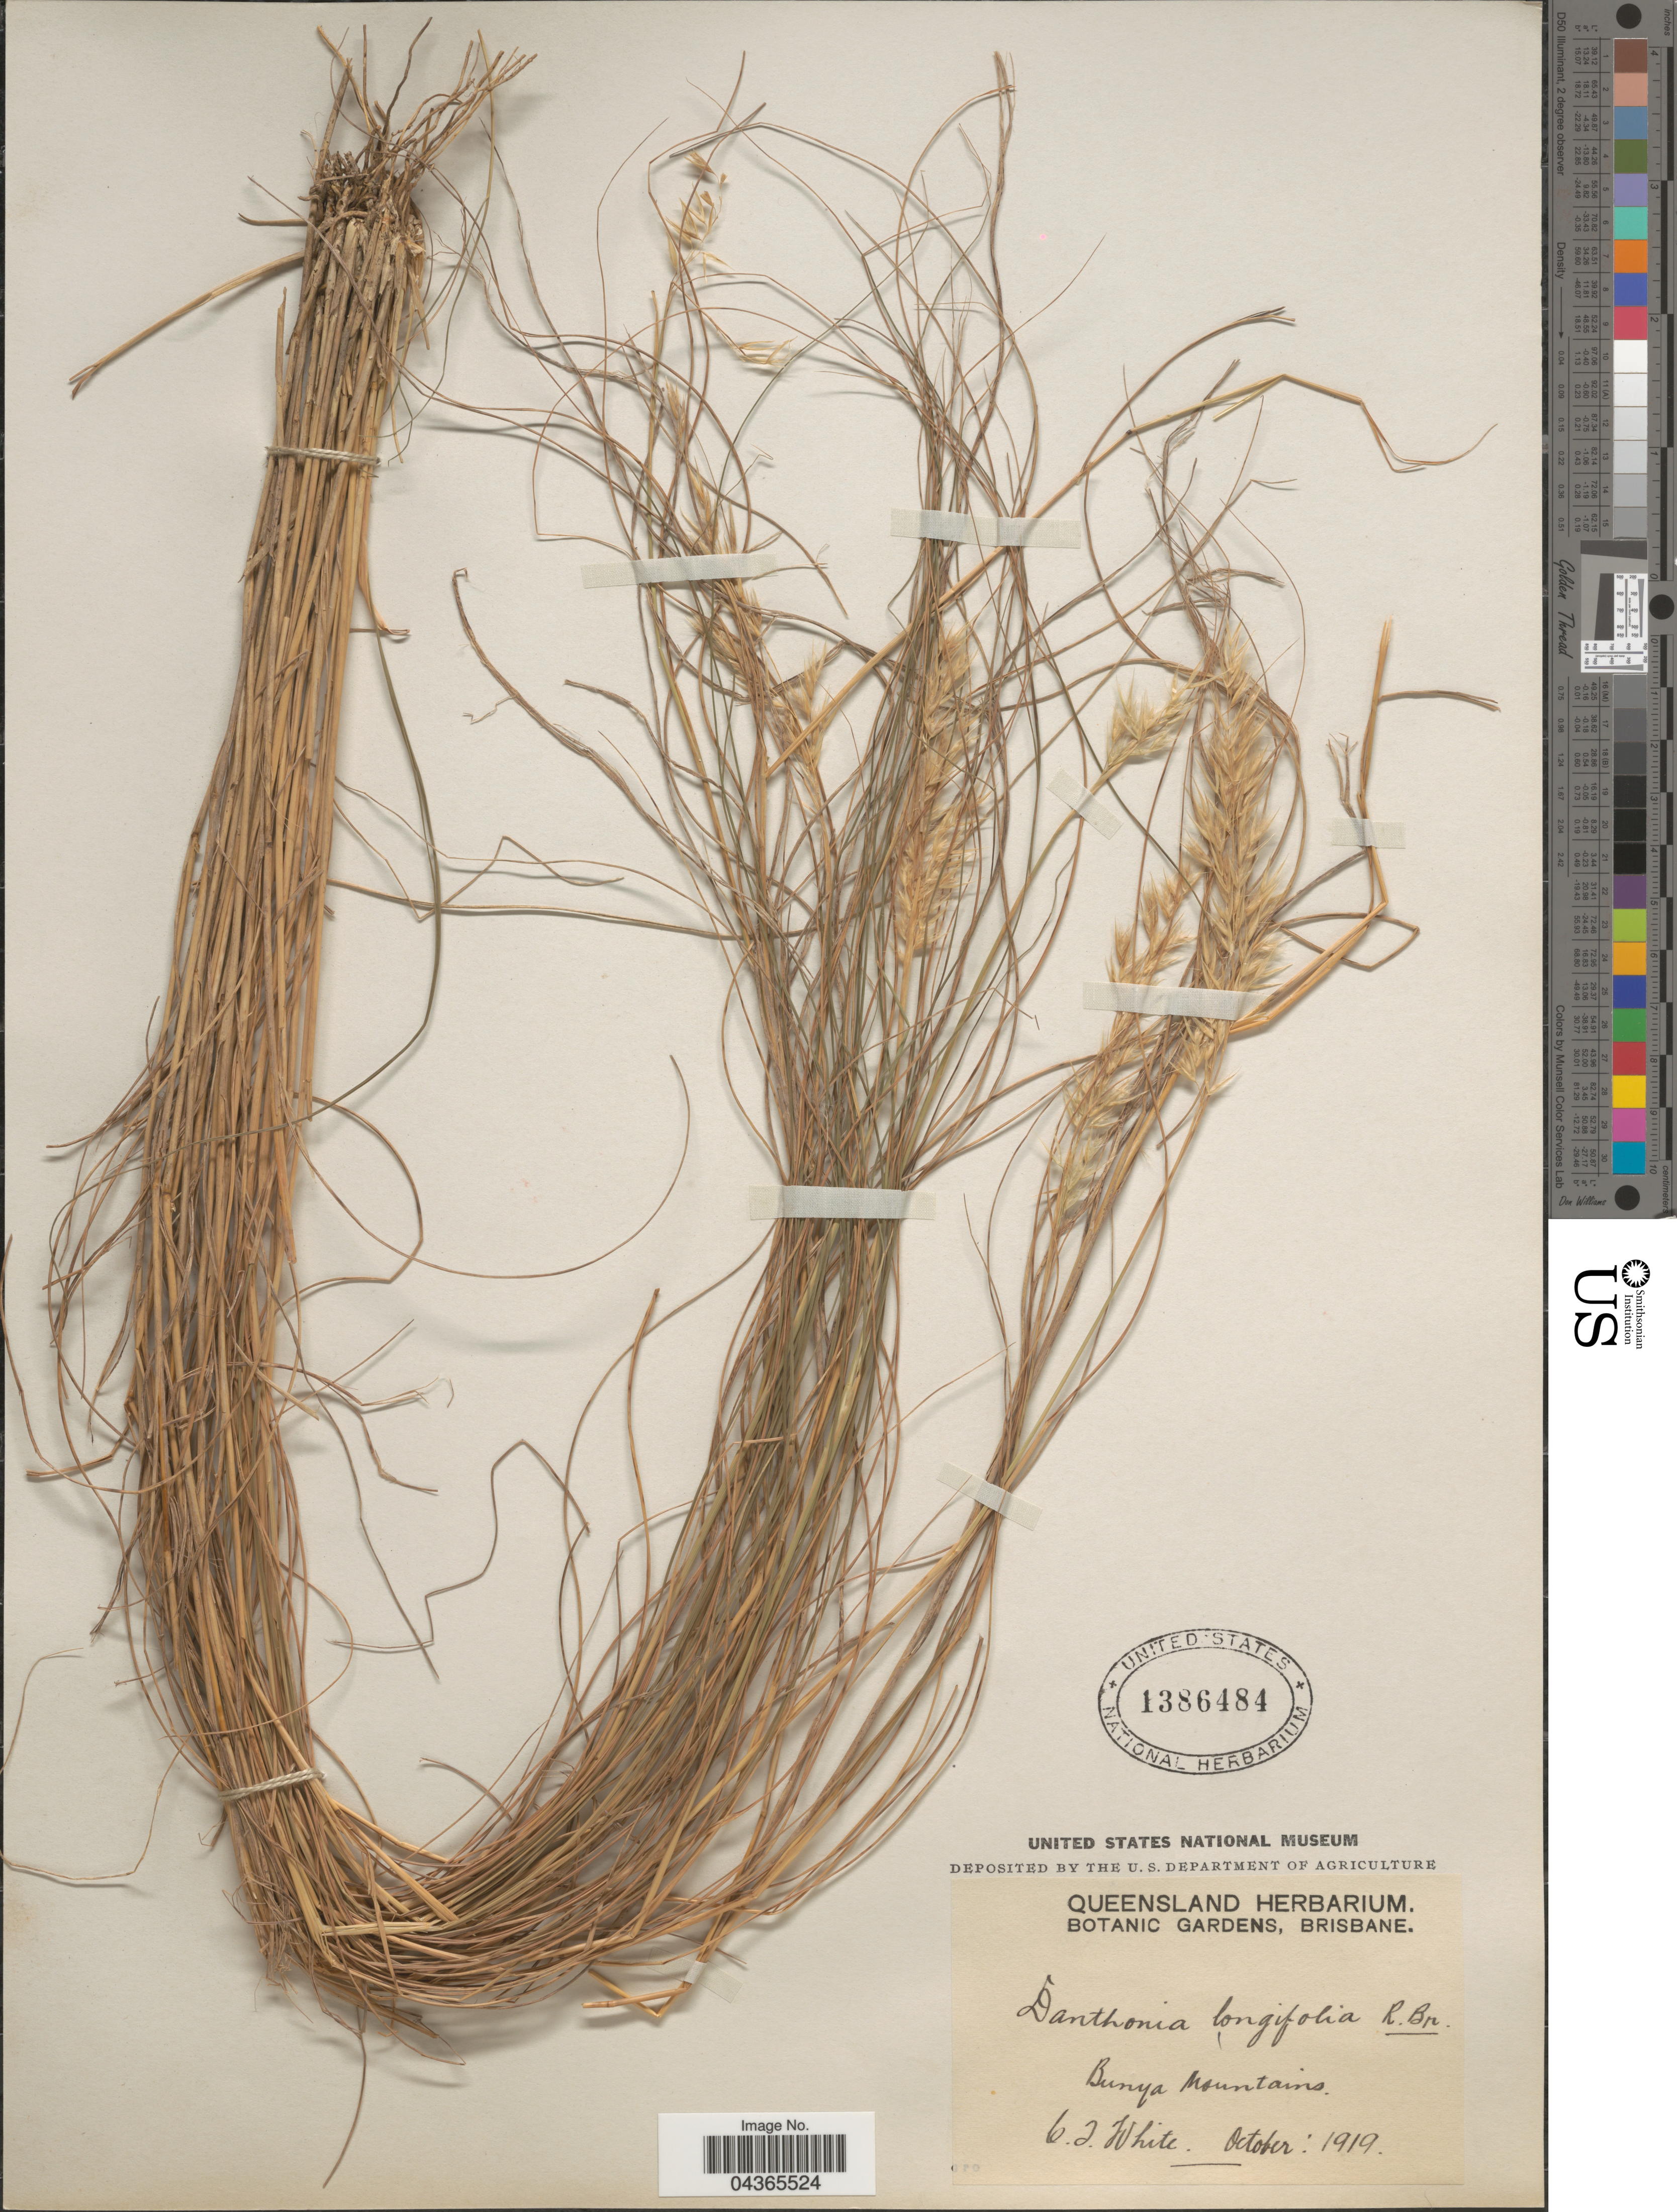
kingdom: Plantae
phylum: Tracheophyta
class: Liliopsida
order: Poales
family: Poaceae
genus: Rytidosperma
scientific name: Rytidosperma longifolium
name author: (R. Br.) Connor & Edgar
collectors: C. T. White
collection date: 1919-10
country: Australia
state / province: Queensland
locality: Bunya Mountains.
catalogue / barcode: US 1386484